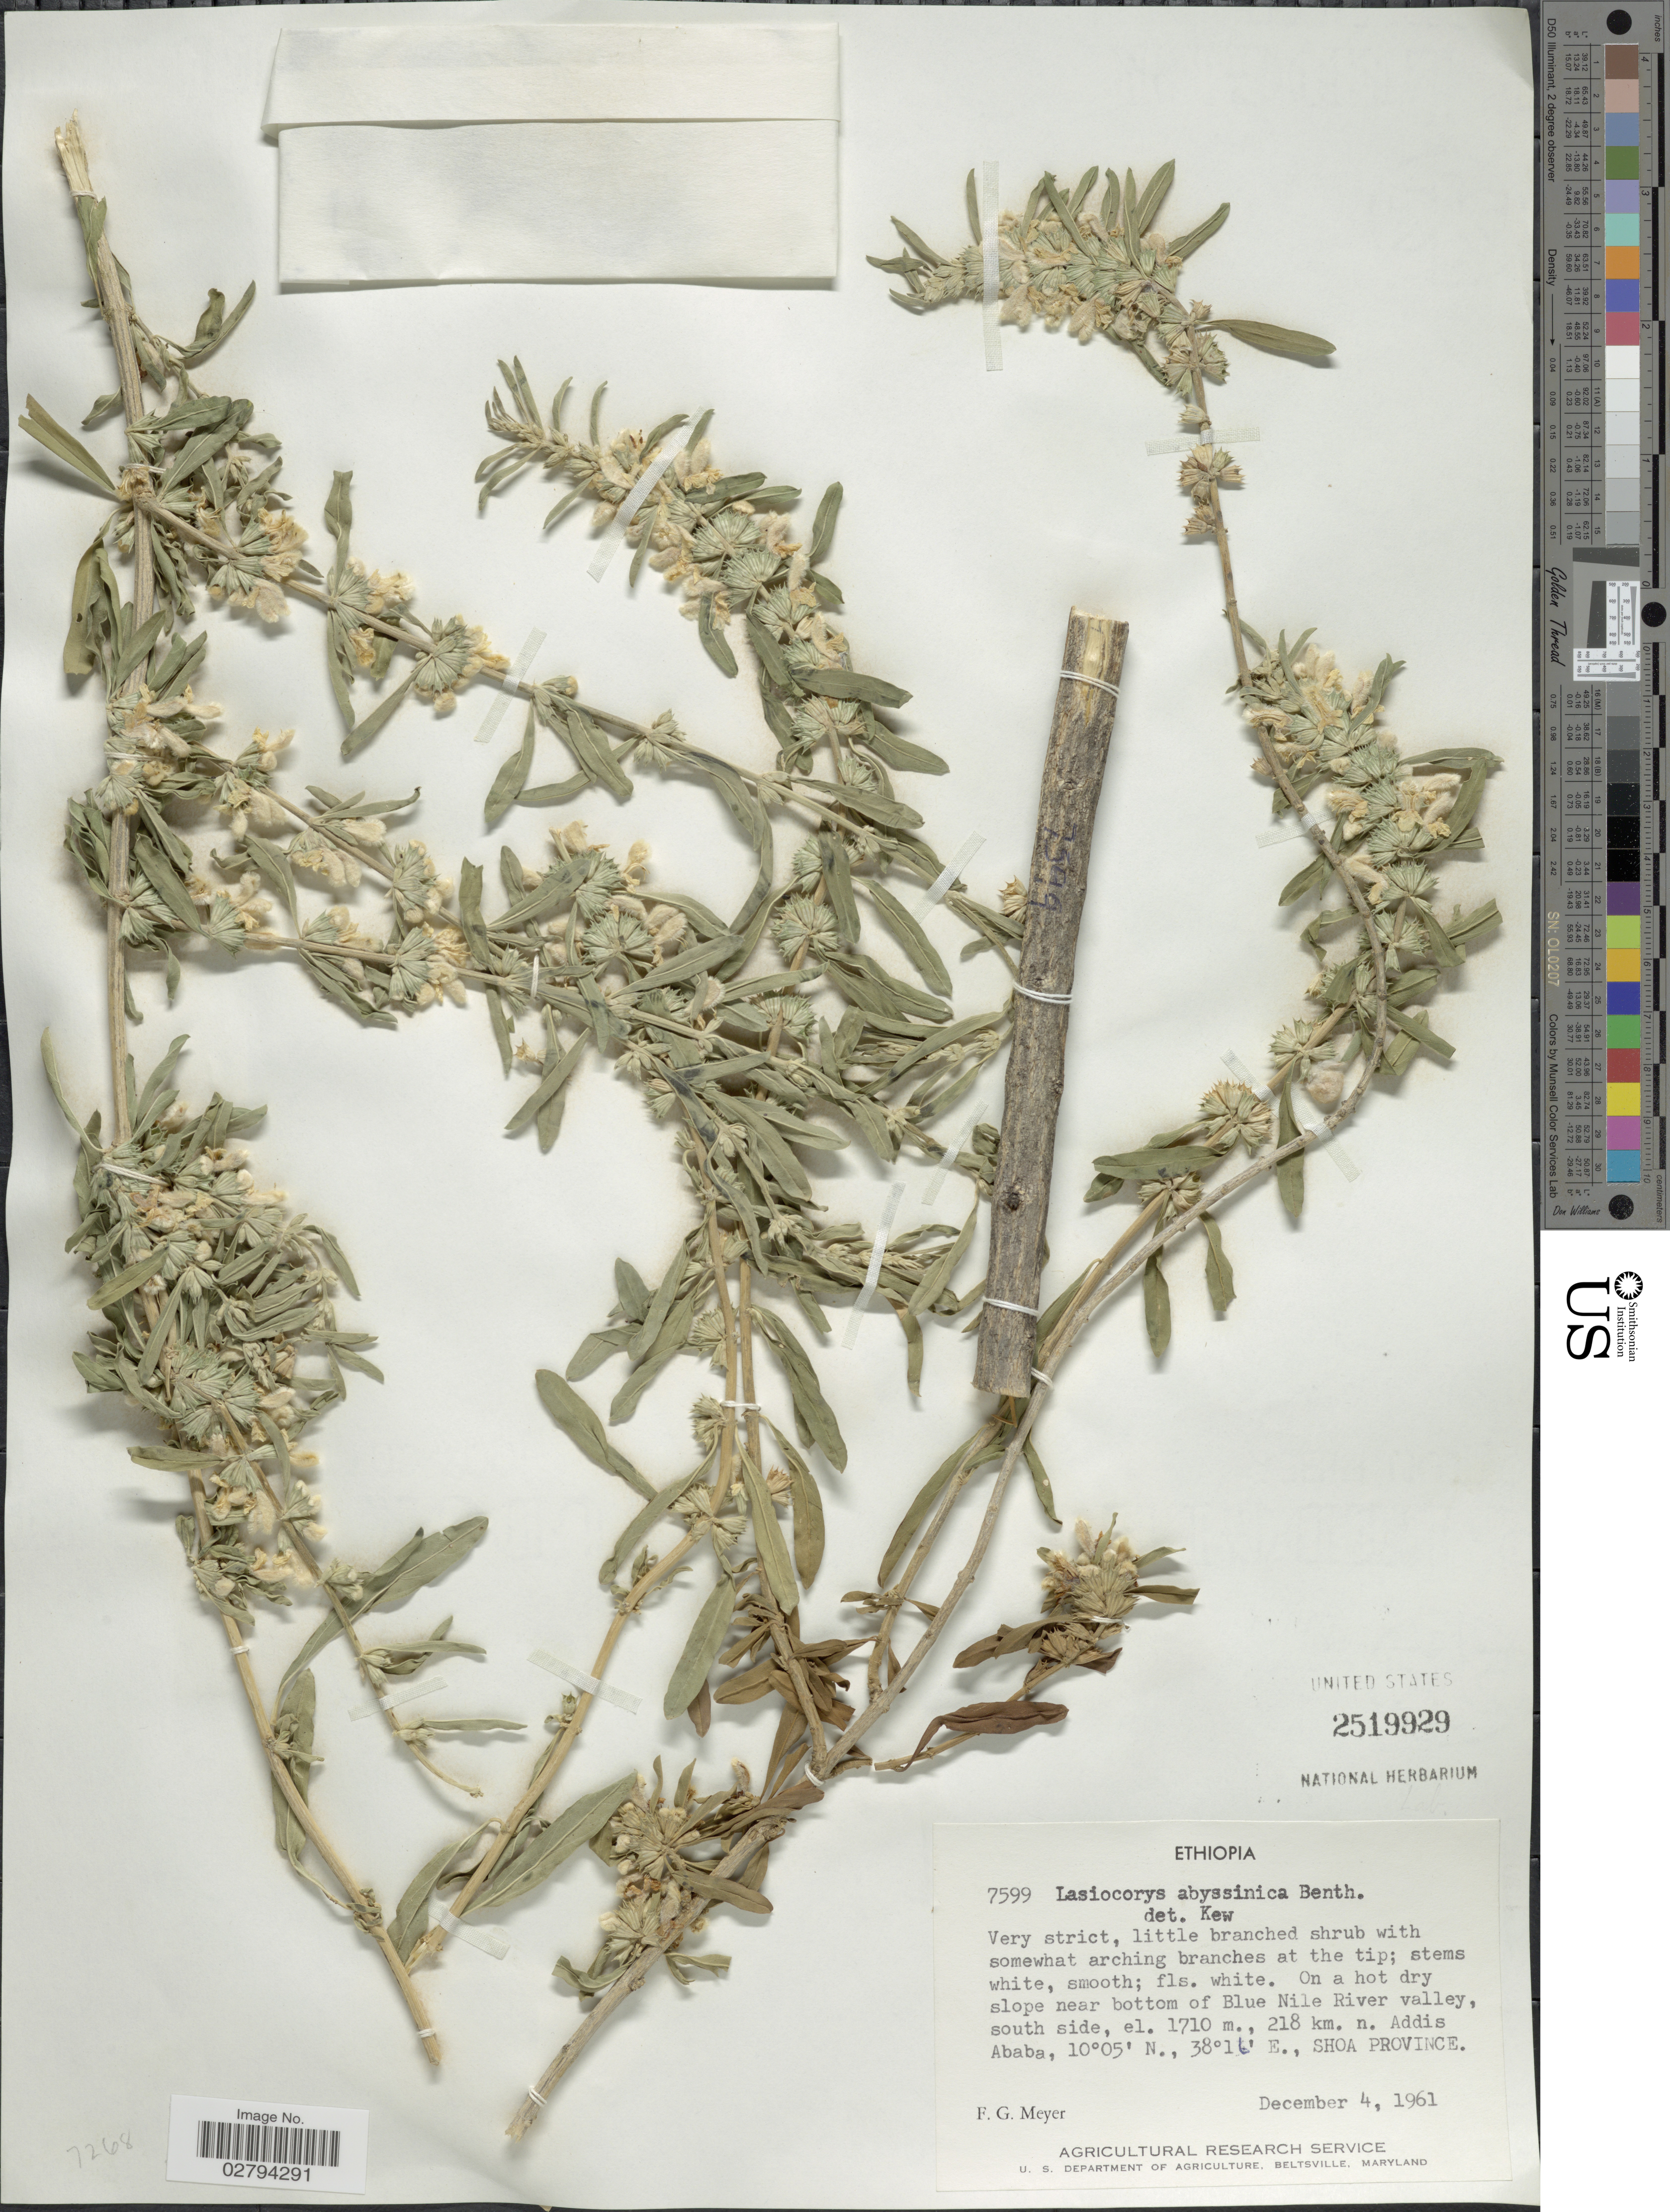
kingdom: Plantae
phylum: Tracheophyta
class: Magnoliopsida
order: Lamiales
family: Lamiaceae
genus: Leucas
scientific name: Leucas abyssinica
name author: (Benth.) Briq.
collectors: F. G. Meyer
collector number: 7599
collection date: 1961-12-04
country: Ethiopia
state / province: Addis Ababa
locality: On a hot dry slope near bottom of Blue Nile River valley, south side. 218 km. n. Addis Ababa. Shoa Province.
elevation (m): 1710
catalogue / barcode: US 2519929